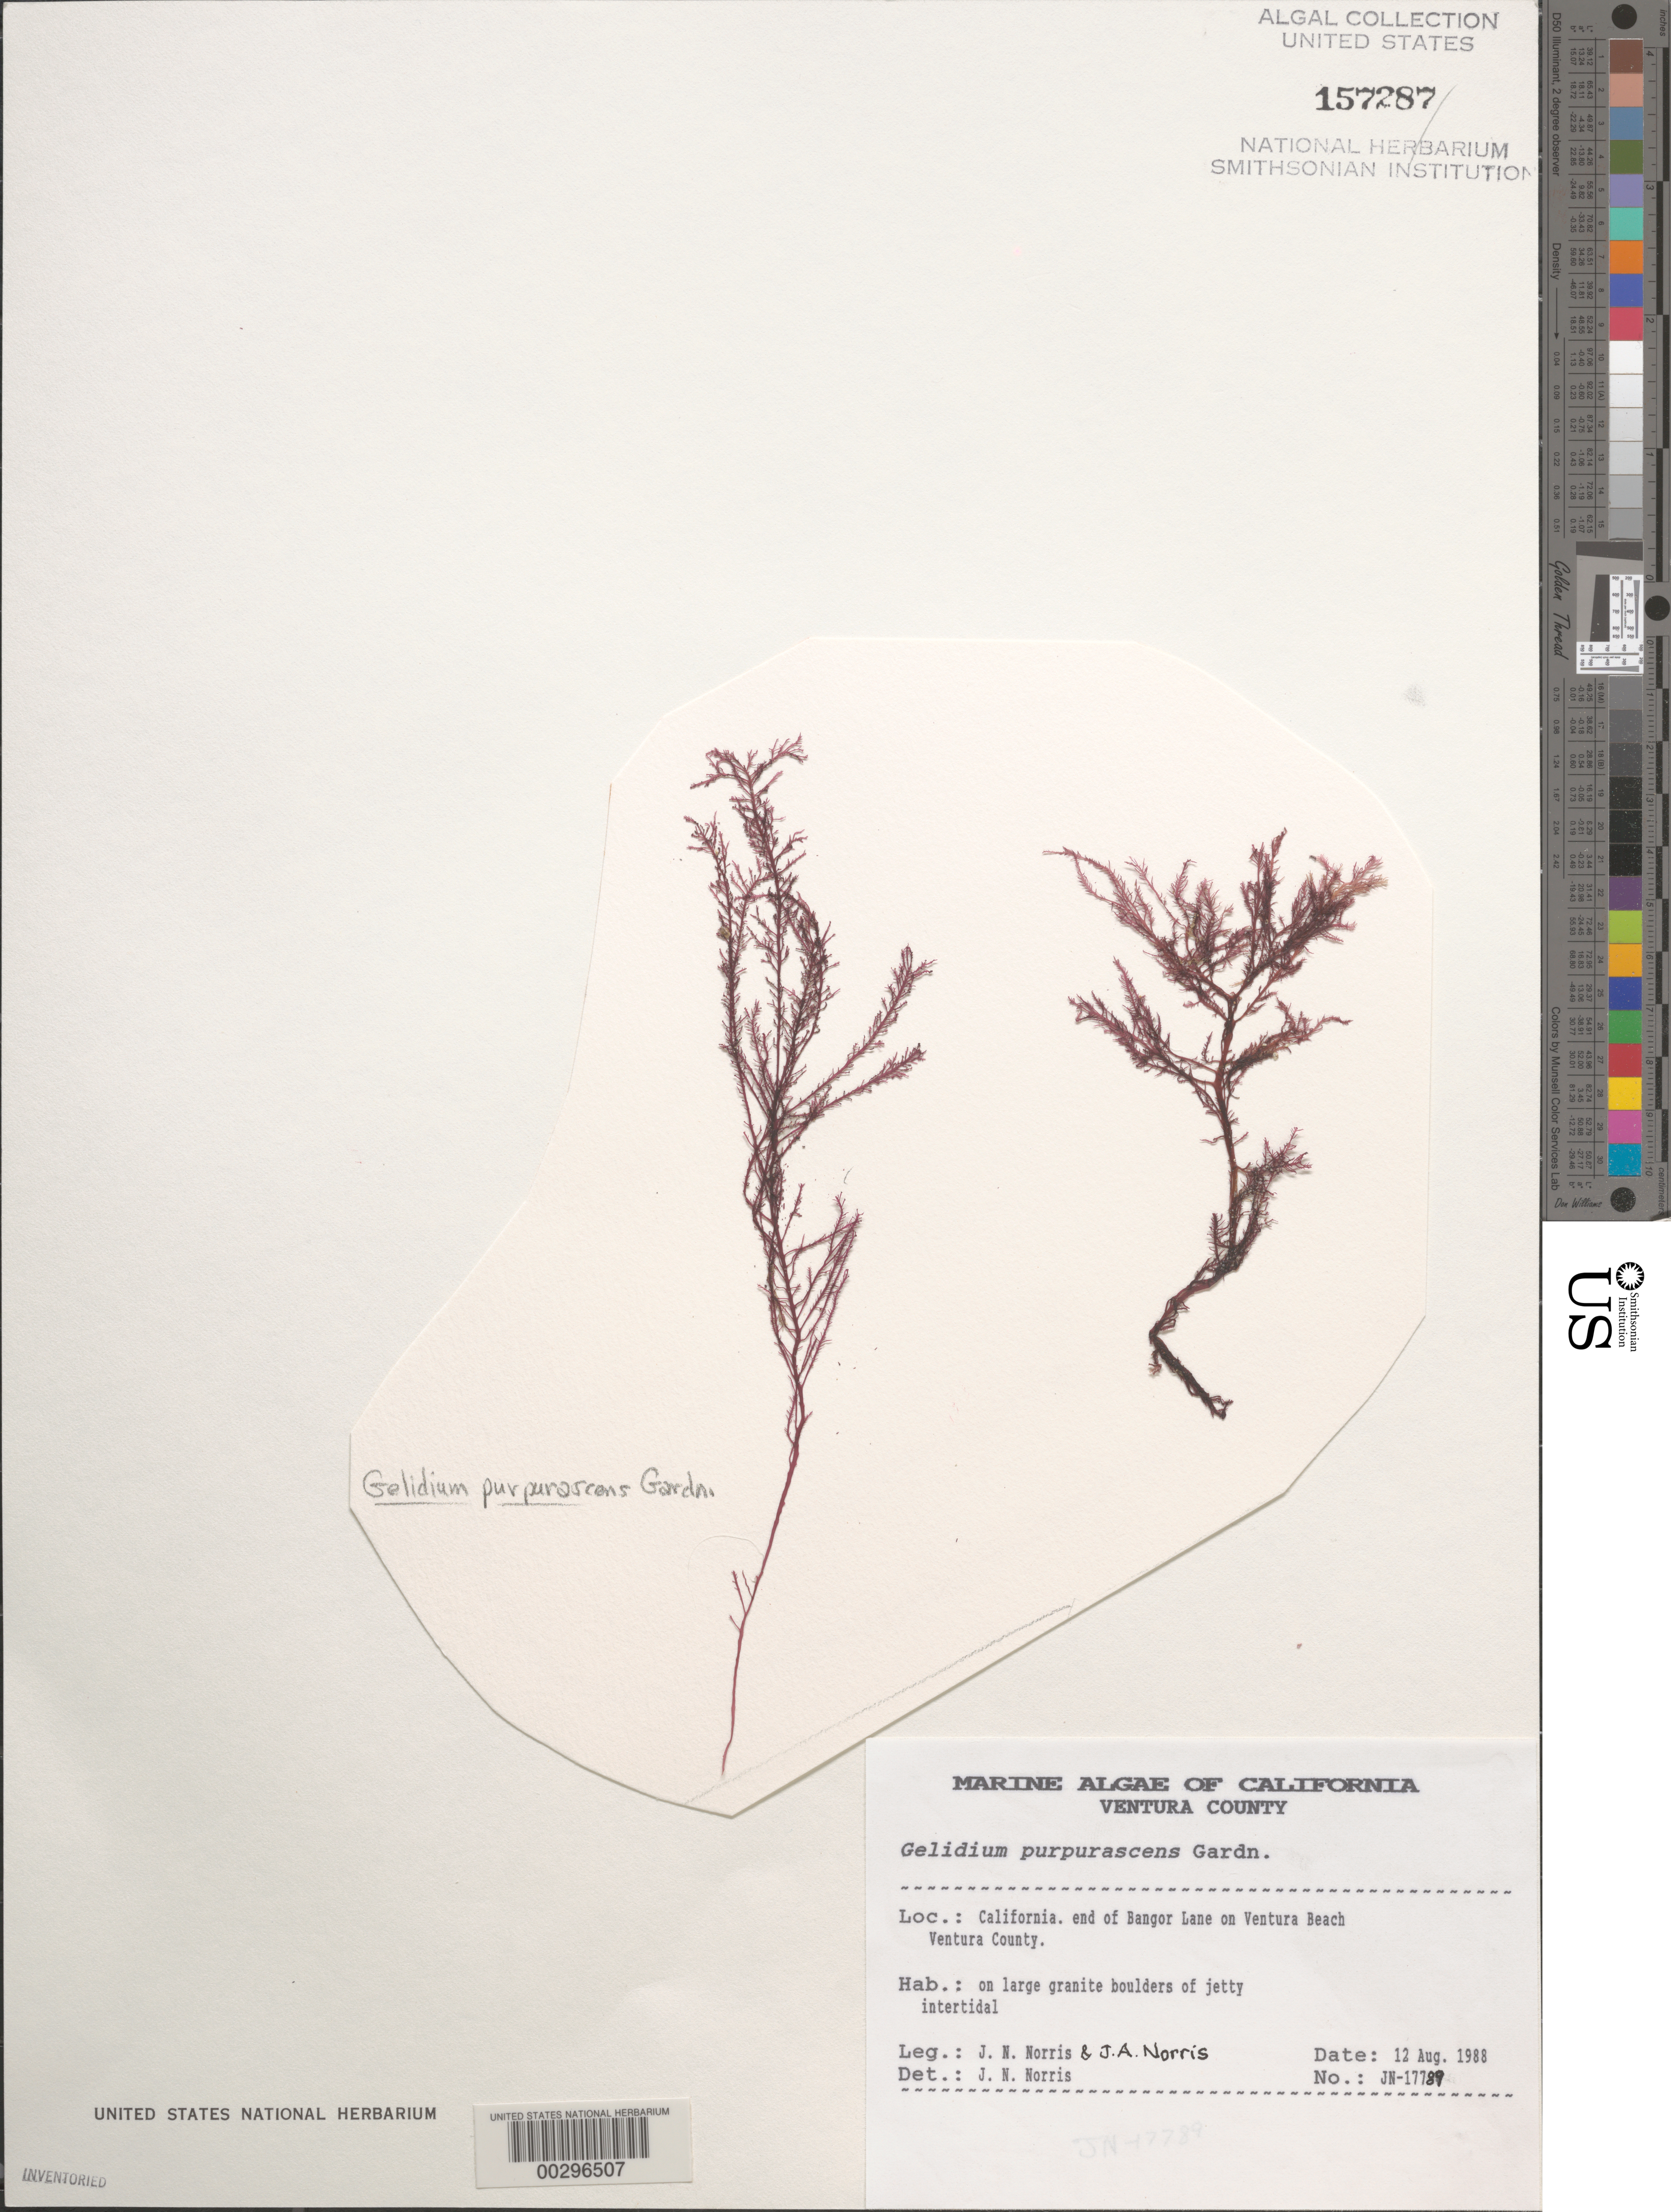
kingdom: Plantae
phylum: Rhodophyta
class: Florideophyceae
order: Gelidiales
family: Gelidiaceae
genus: Gelidium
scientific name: Gelidium purpurascens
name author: N.L. Gardner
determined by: Norris, James N.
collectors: J. N. Norris & J. A. Norris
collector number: JN-17789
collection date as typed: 12 Aug 1988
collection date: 1988-08-12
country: United States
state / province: California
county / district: Ventura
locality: Ventura Beach, end of Bangor Lane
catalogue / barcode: US 157287